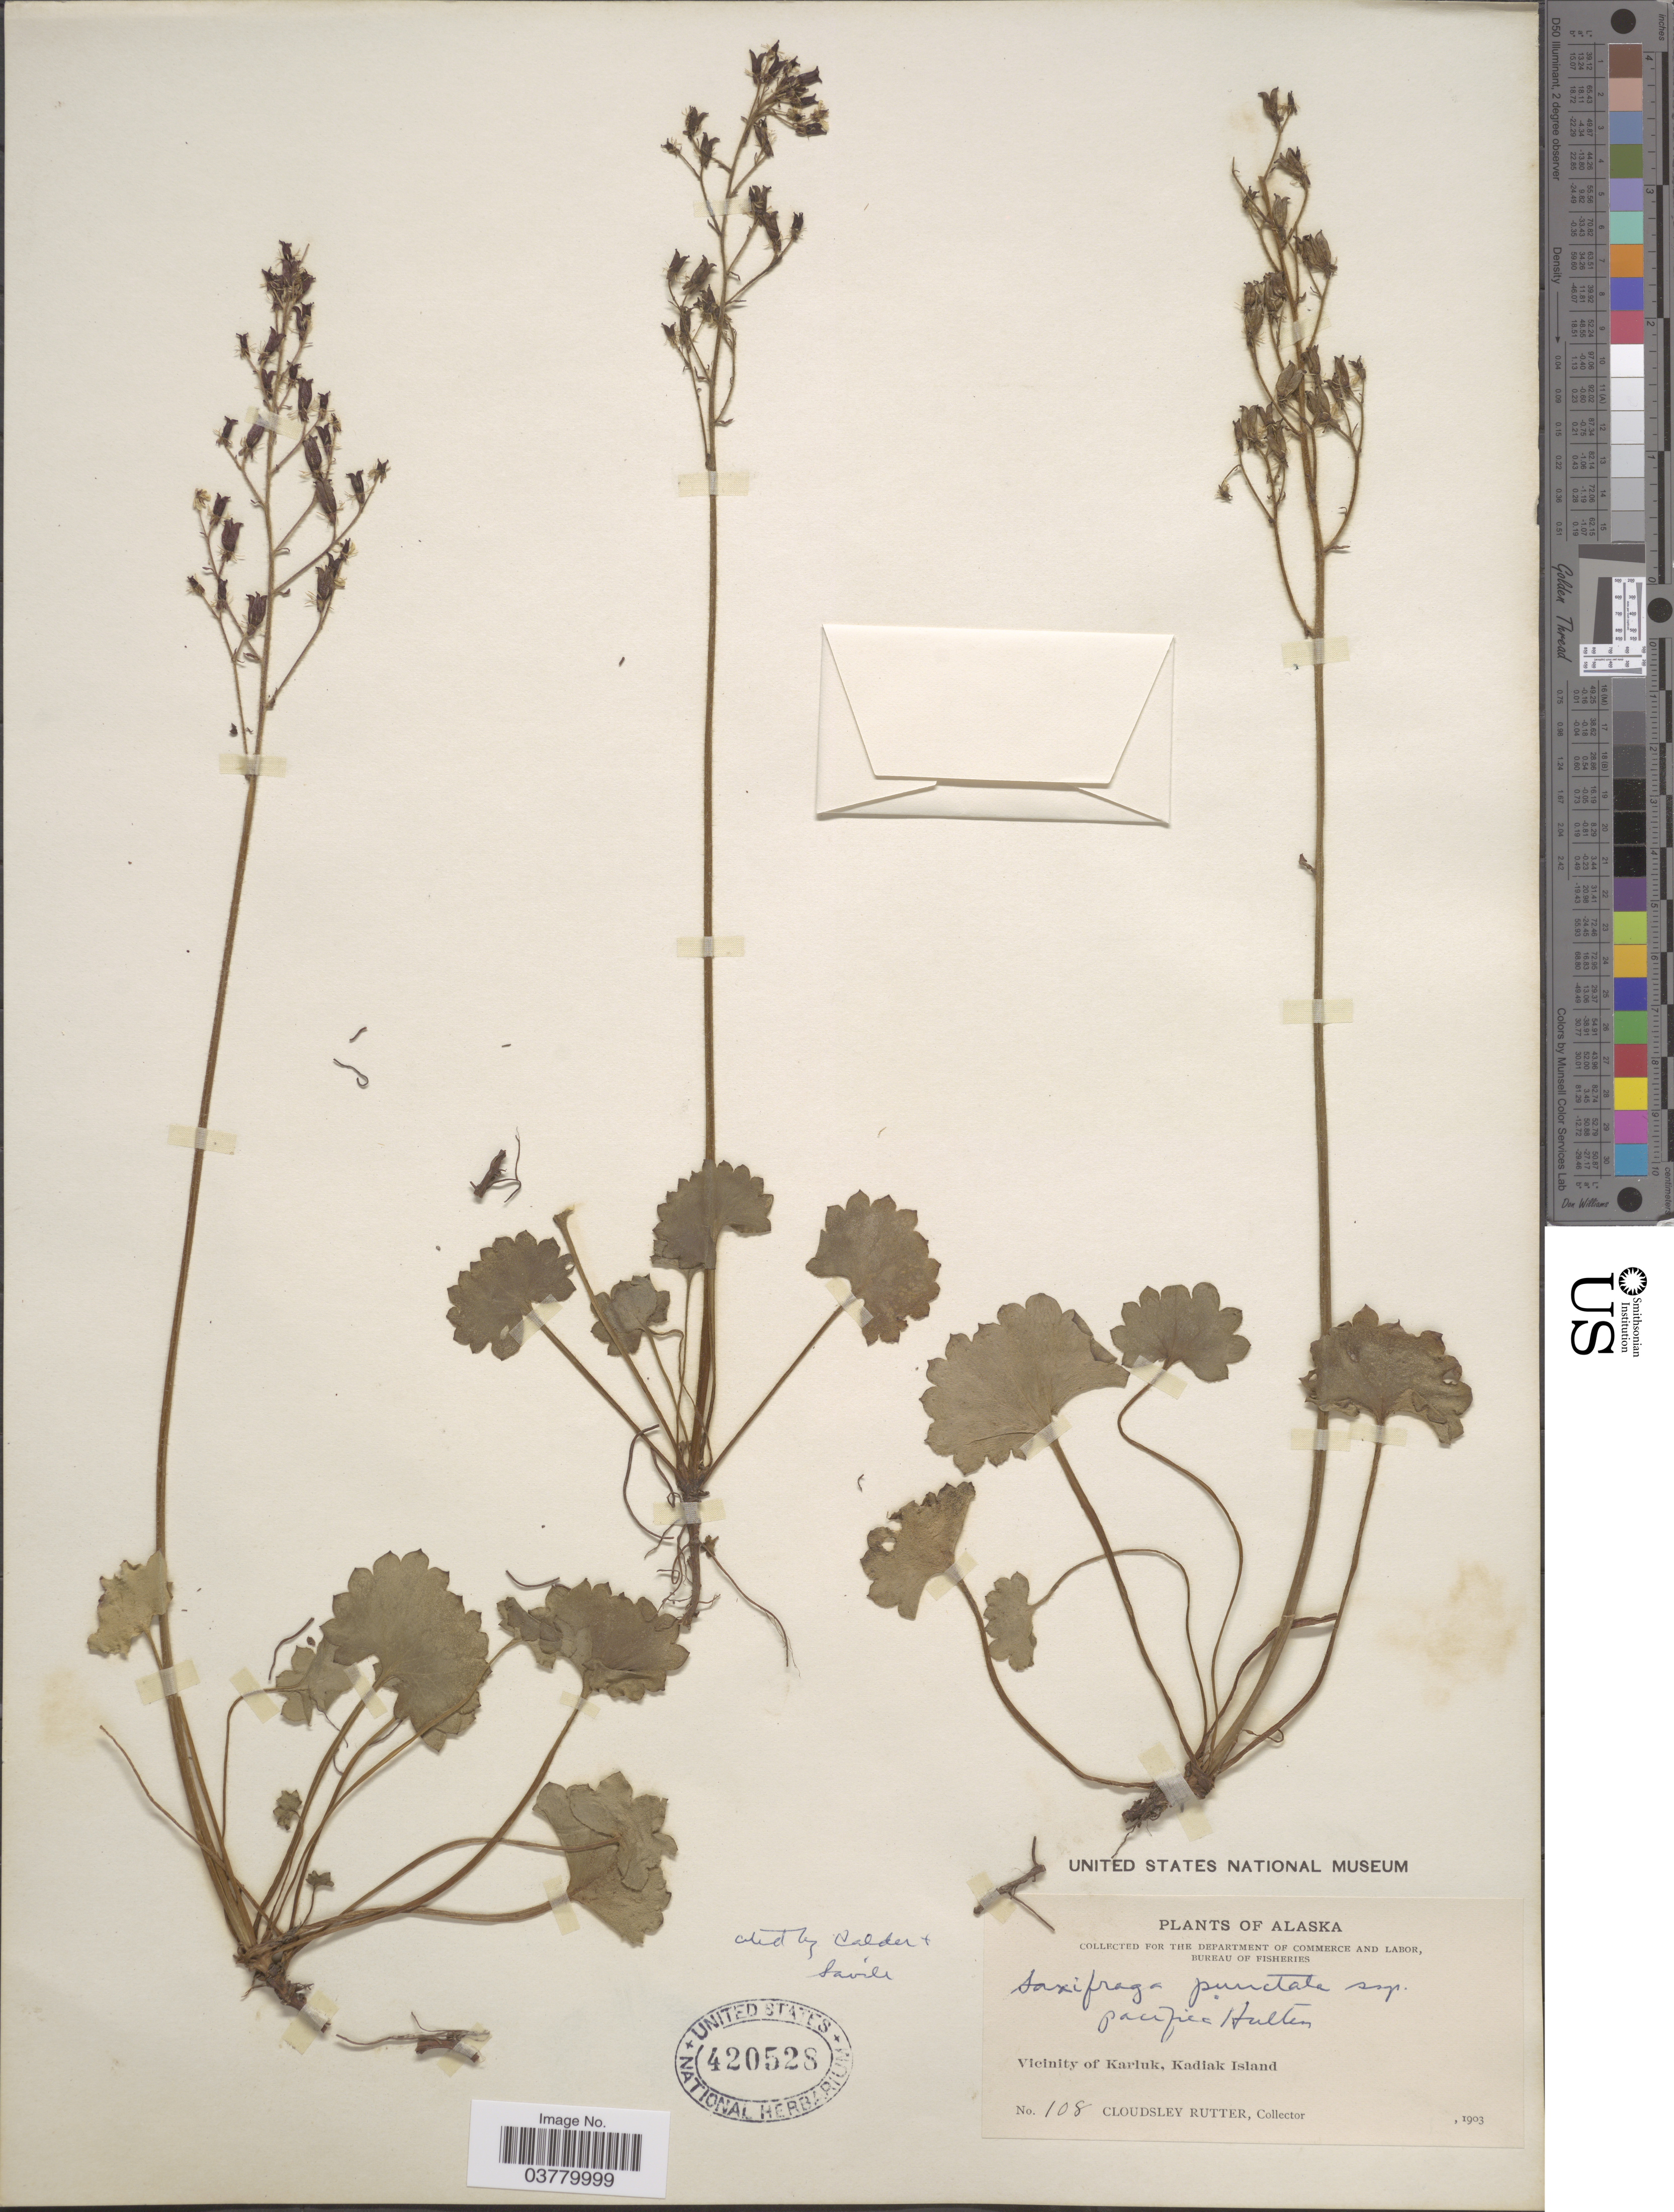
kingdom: Plantae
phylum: Tracheophyta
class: Magnoliopsida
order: Saxifragales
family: Saxifragaceae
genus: Micranthes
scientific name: Micranthes nelsoniana var. porsildiana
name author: (Calder & Savile) Gornall & H. Ohba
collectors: C. Rutter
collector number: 108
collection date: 1903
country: United States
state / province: Alaska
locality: Vicinity of Karluk, Kadiak Island.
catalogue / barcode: US 420528